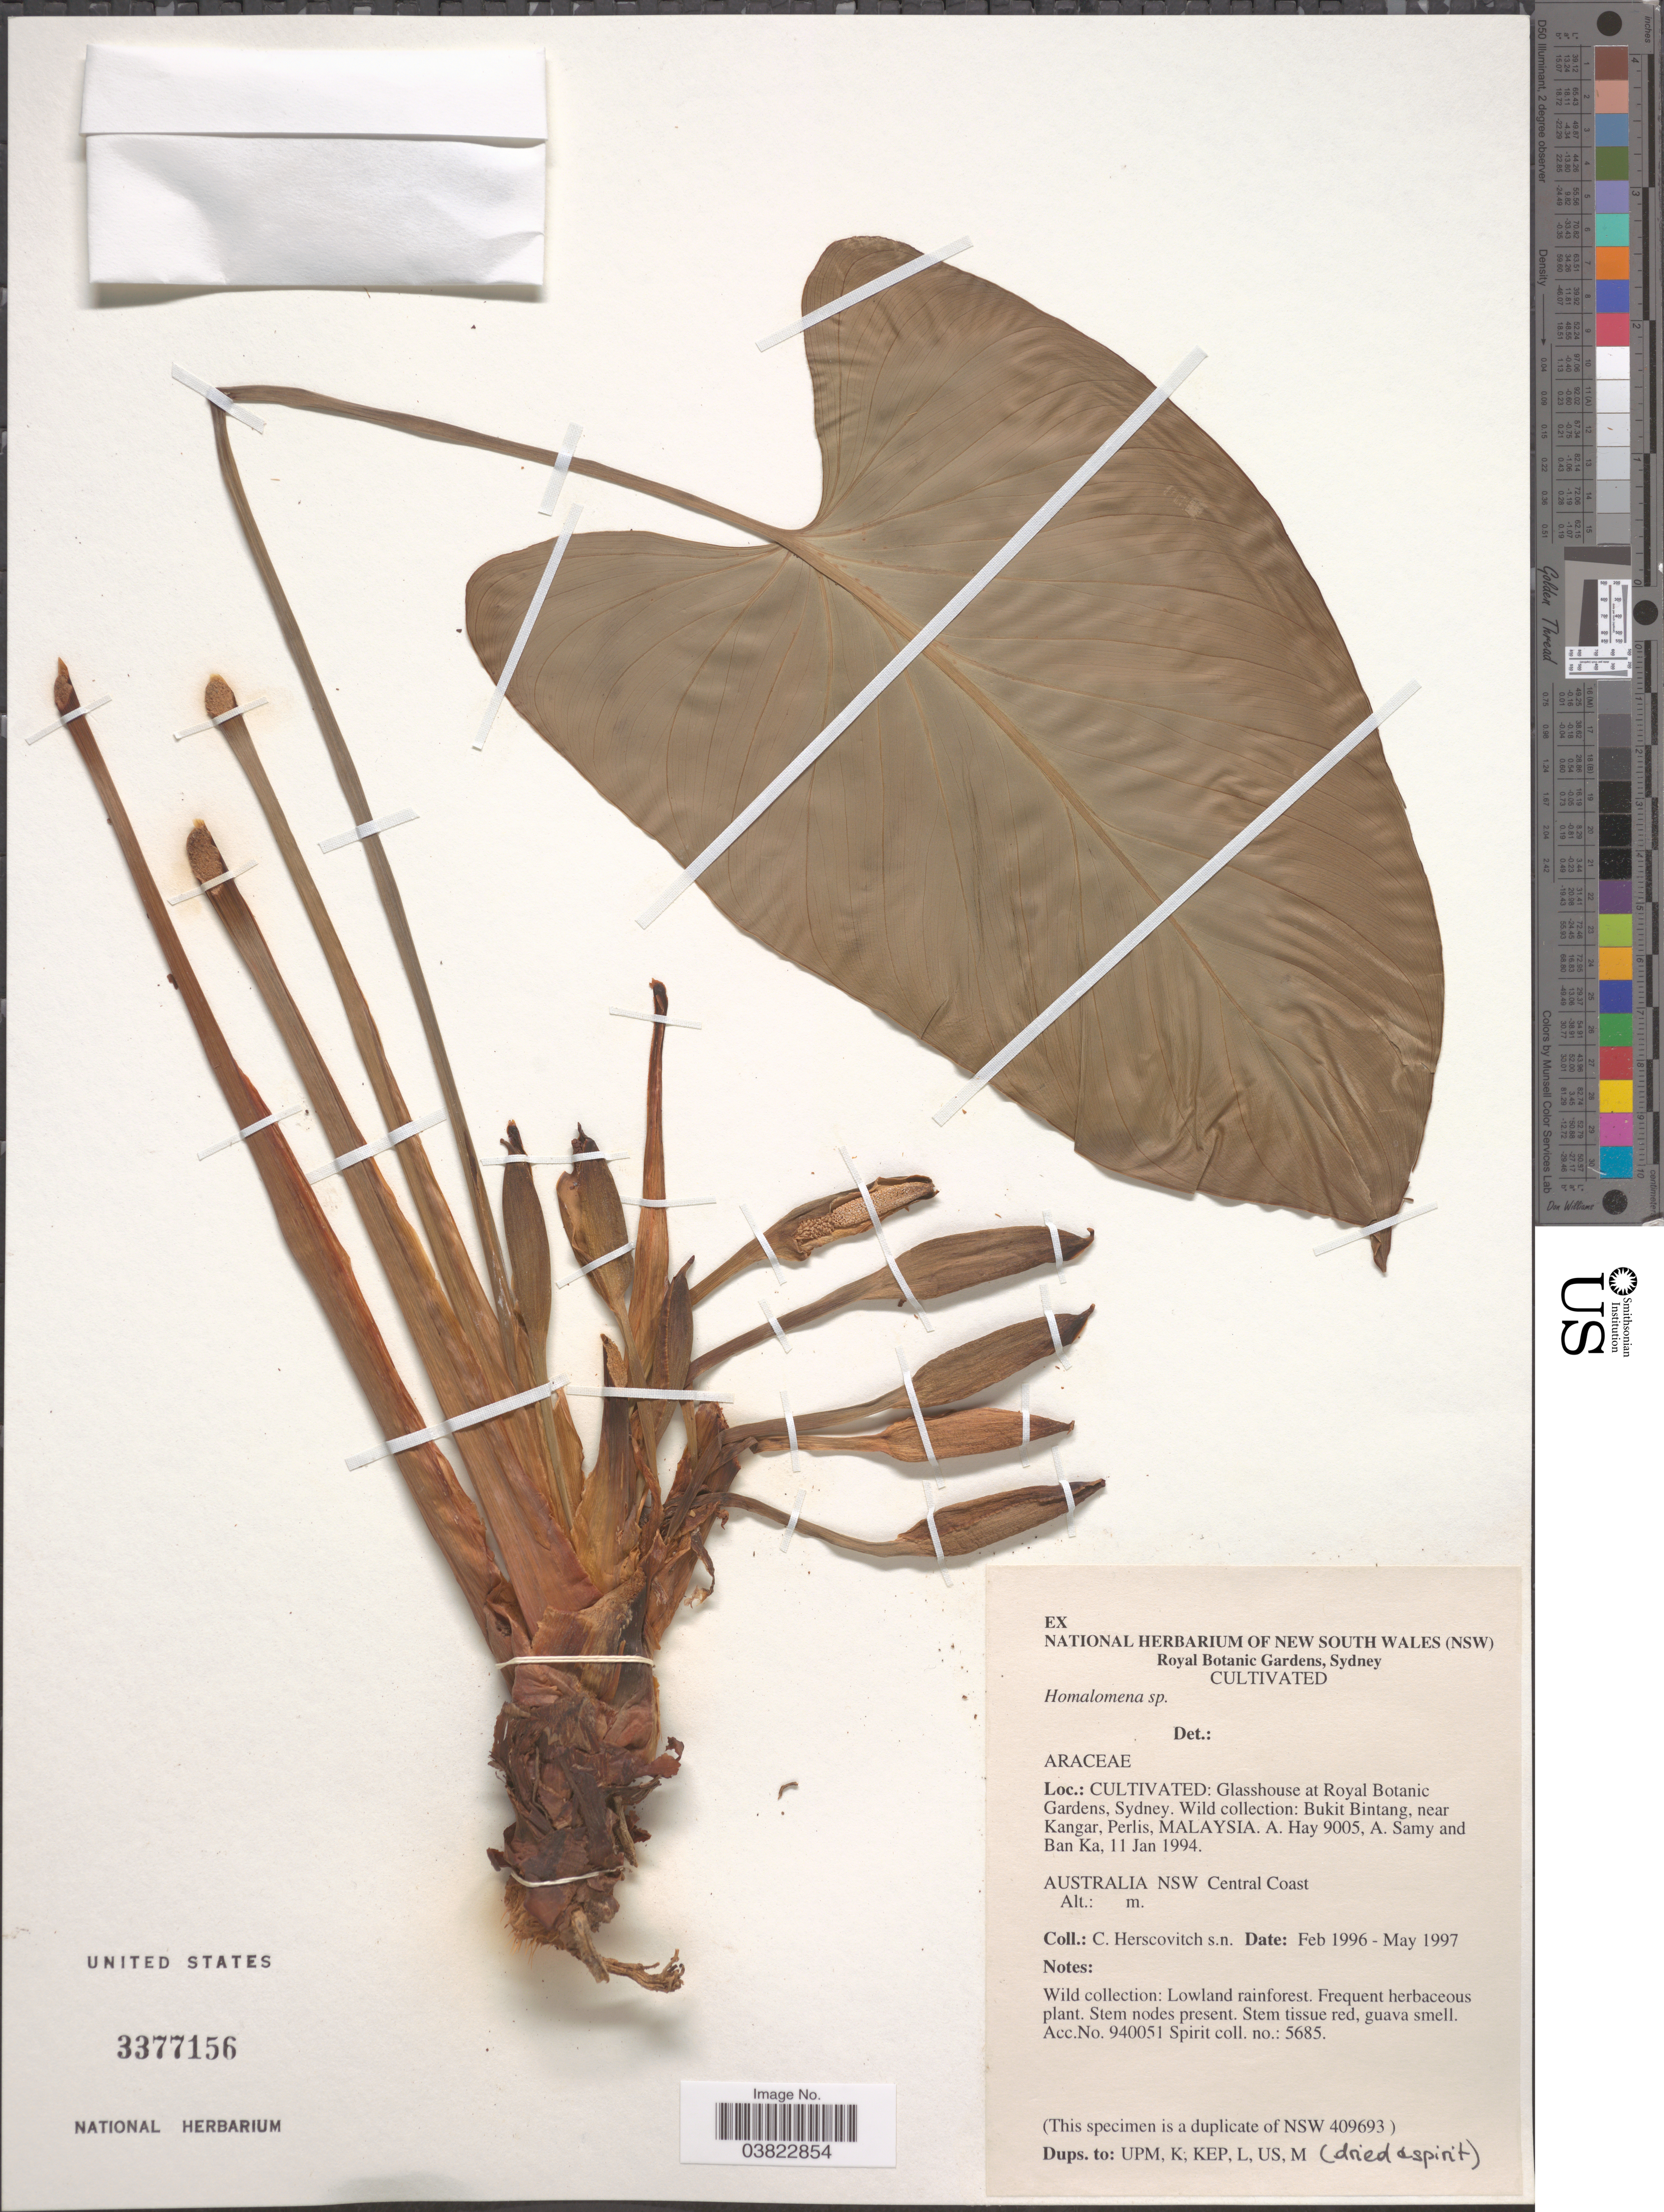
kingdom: Plantae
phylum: Tracheophyta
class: Liliopsida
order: Alismatales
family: Araceae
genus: Homalomena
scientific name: Homalomena sp.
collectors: C. Herscovitch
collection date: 1996-02/1997-05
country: Australia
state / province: New South Wales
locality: Glasshouse at Royal Botanic Gardens, Sydney. Central Coast.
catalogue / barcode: US 3377156